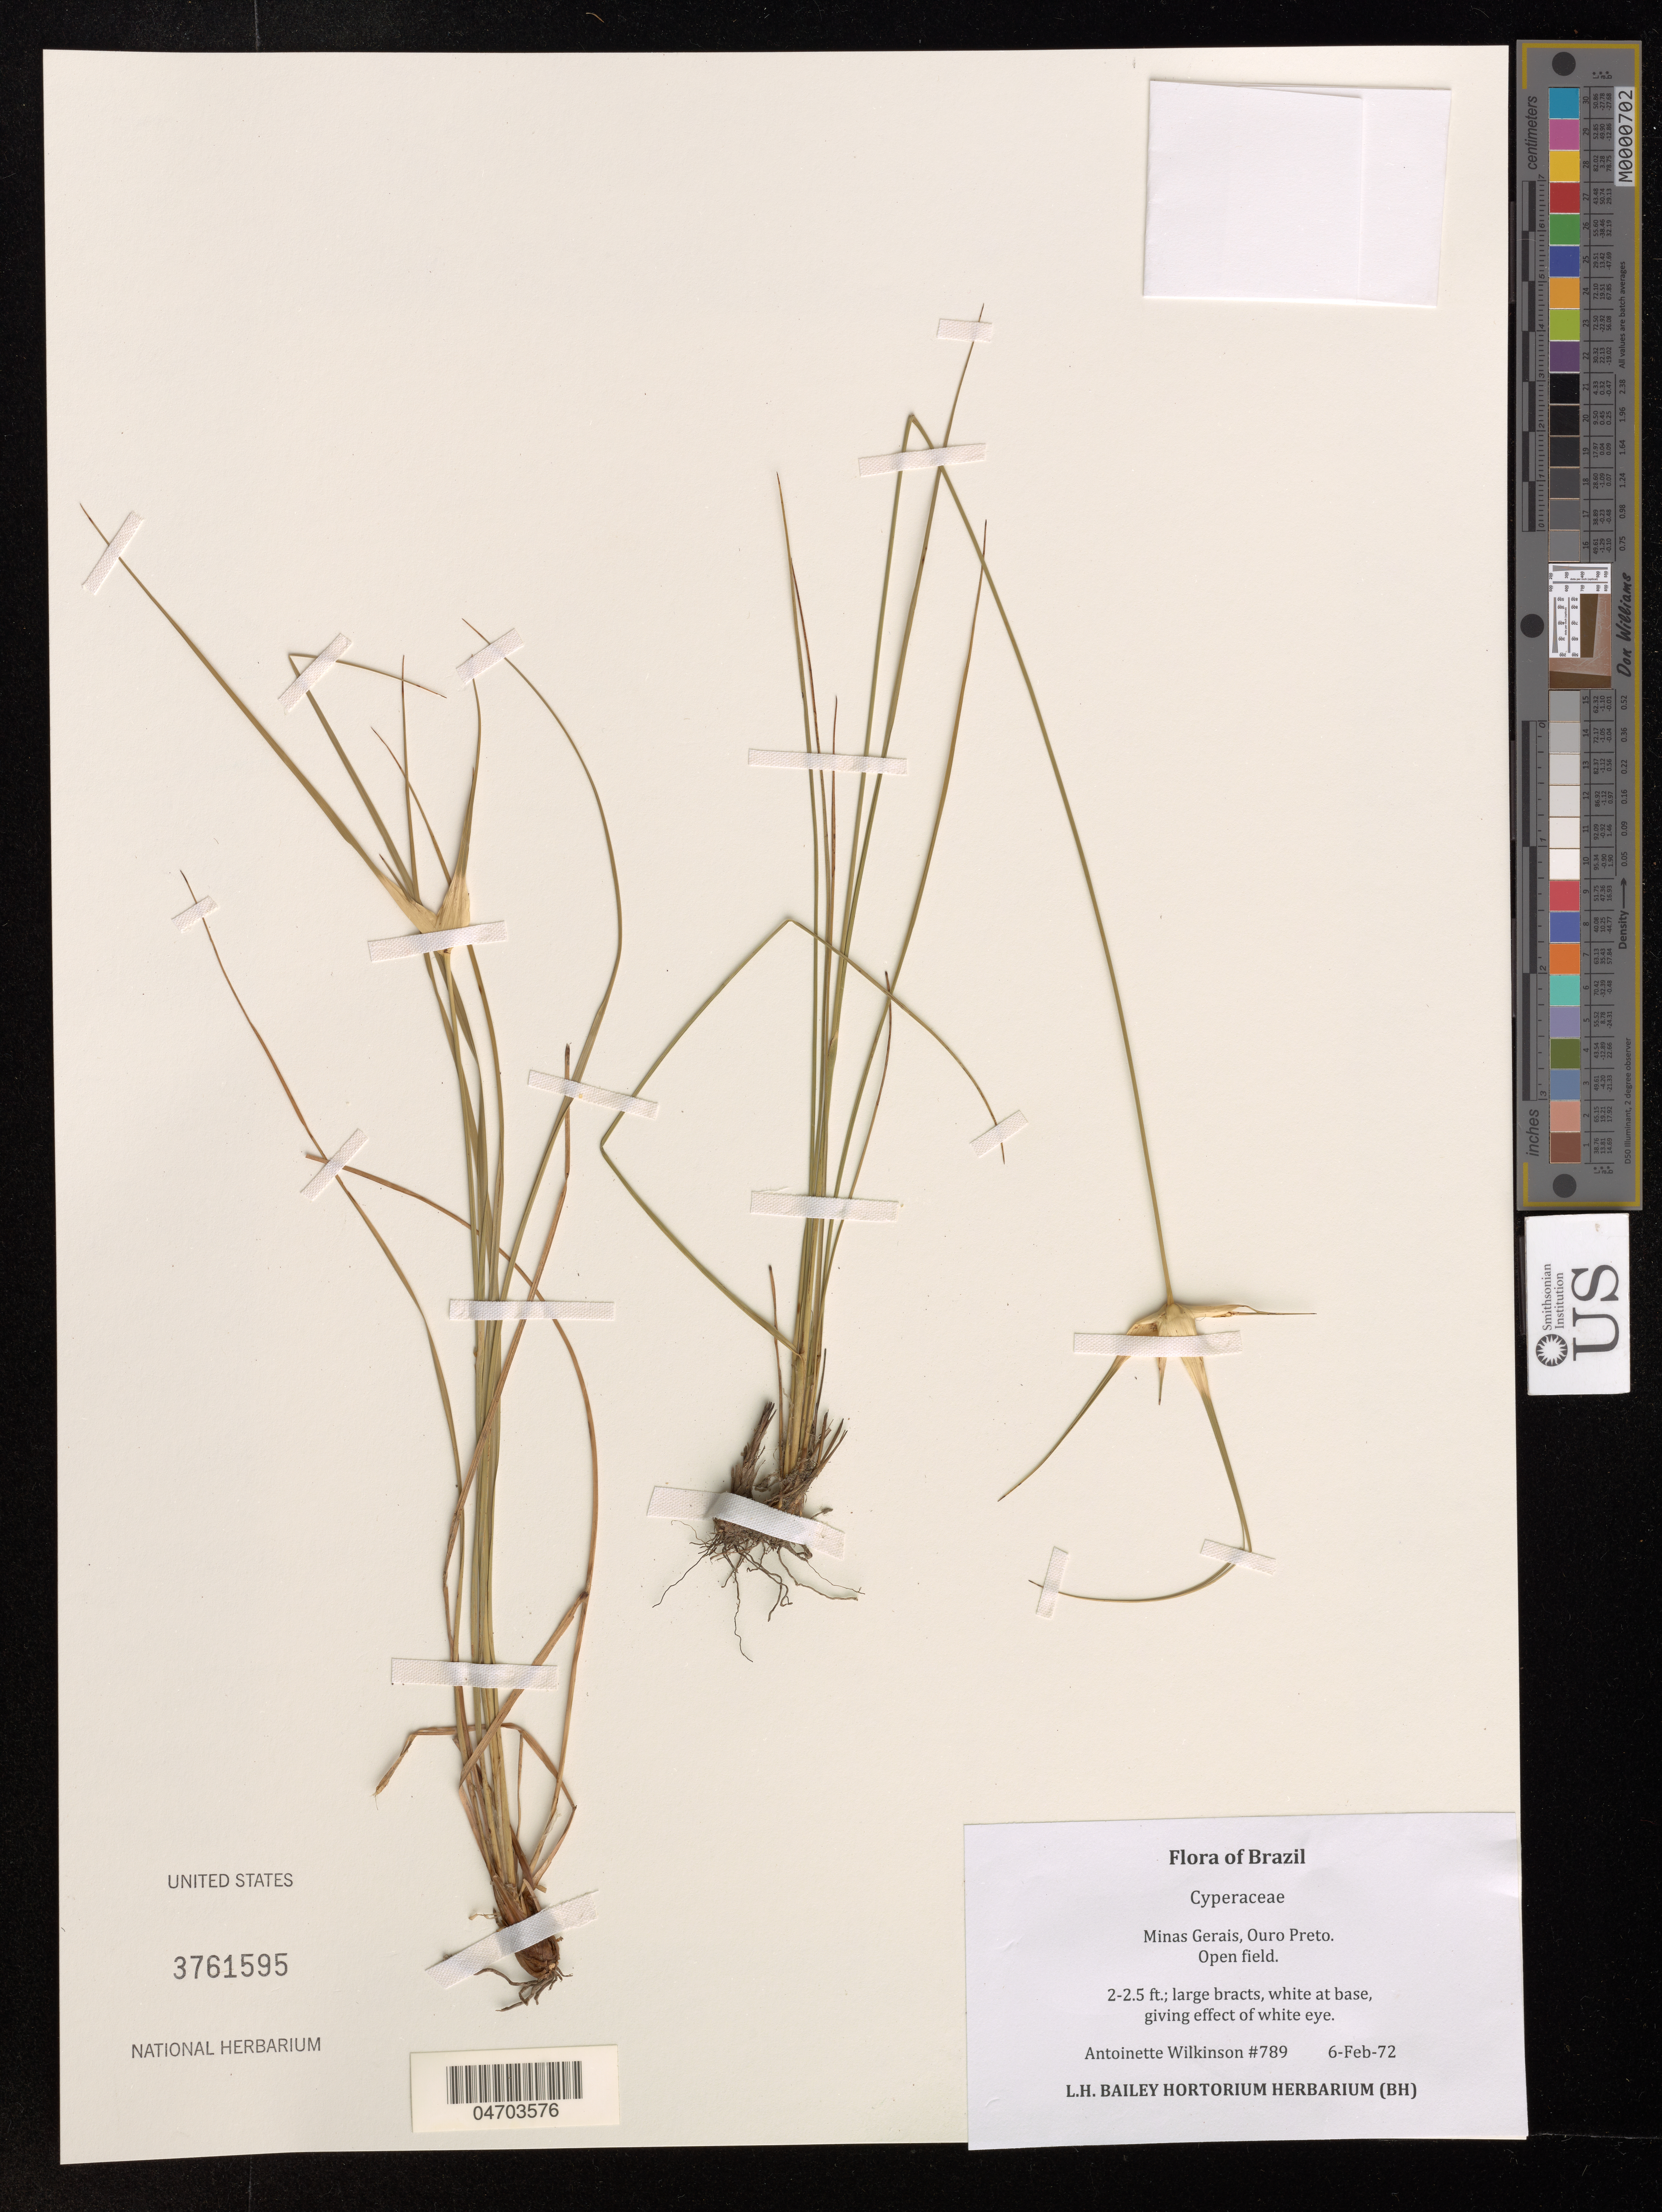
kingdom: Plantae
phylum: Tracheophyta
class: Liliopsida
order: Poales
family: Cyperaceae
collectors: A. Wilkinson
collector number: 789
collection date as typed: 6 Feb72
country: Brazil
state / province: Minas Gerais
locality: Ouro Preto, Open field.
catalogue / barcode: US 3761595